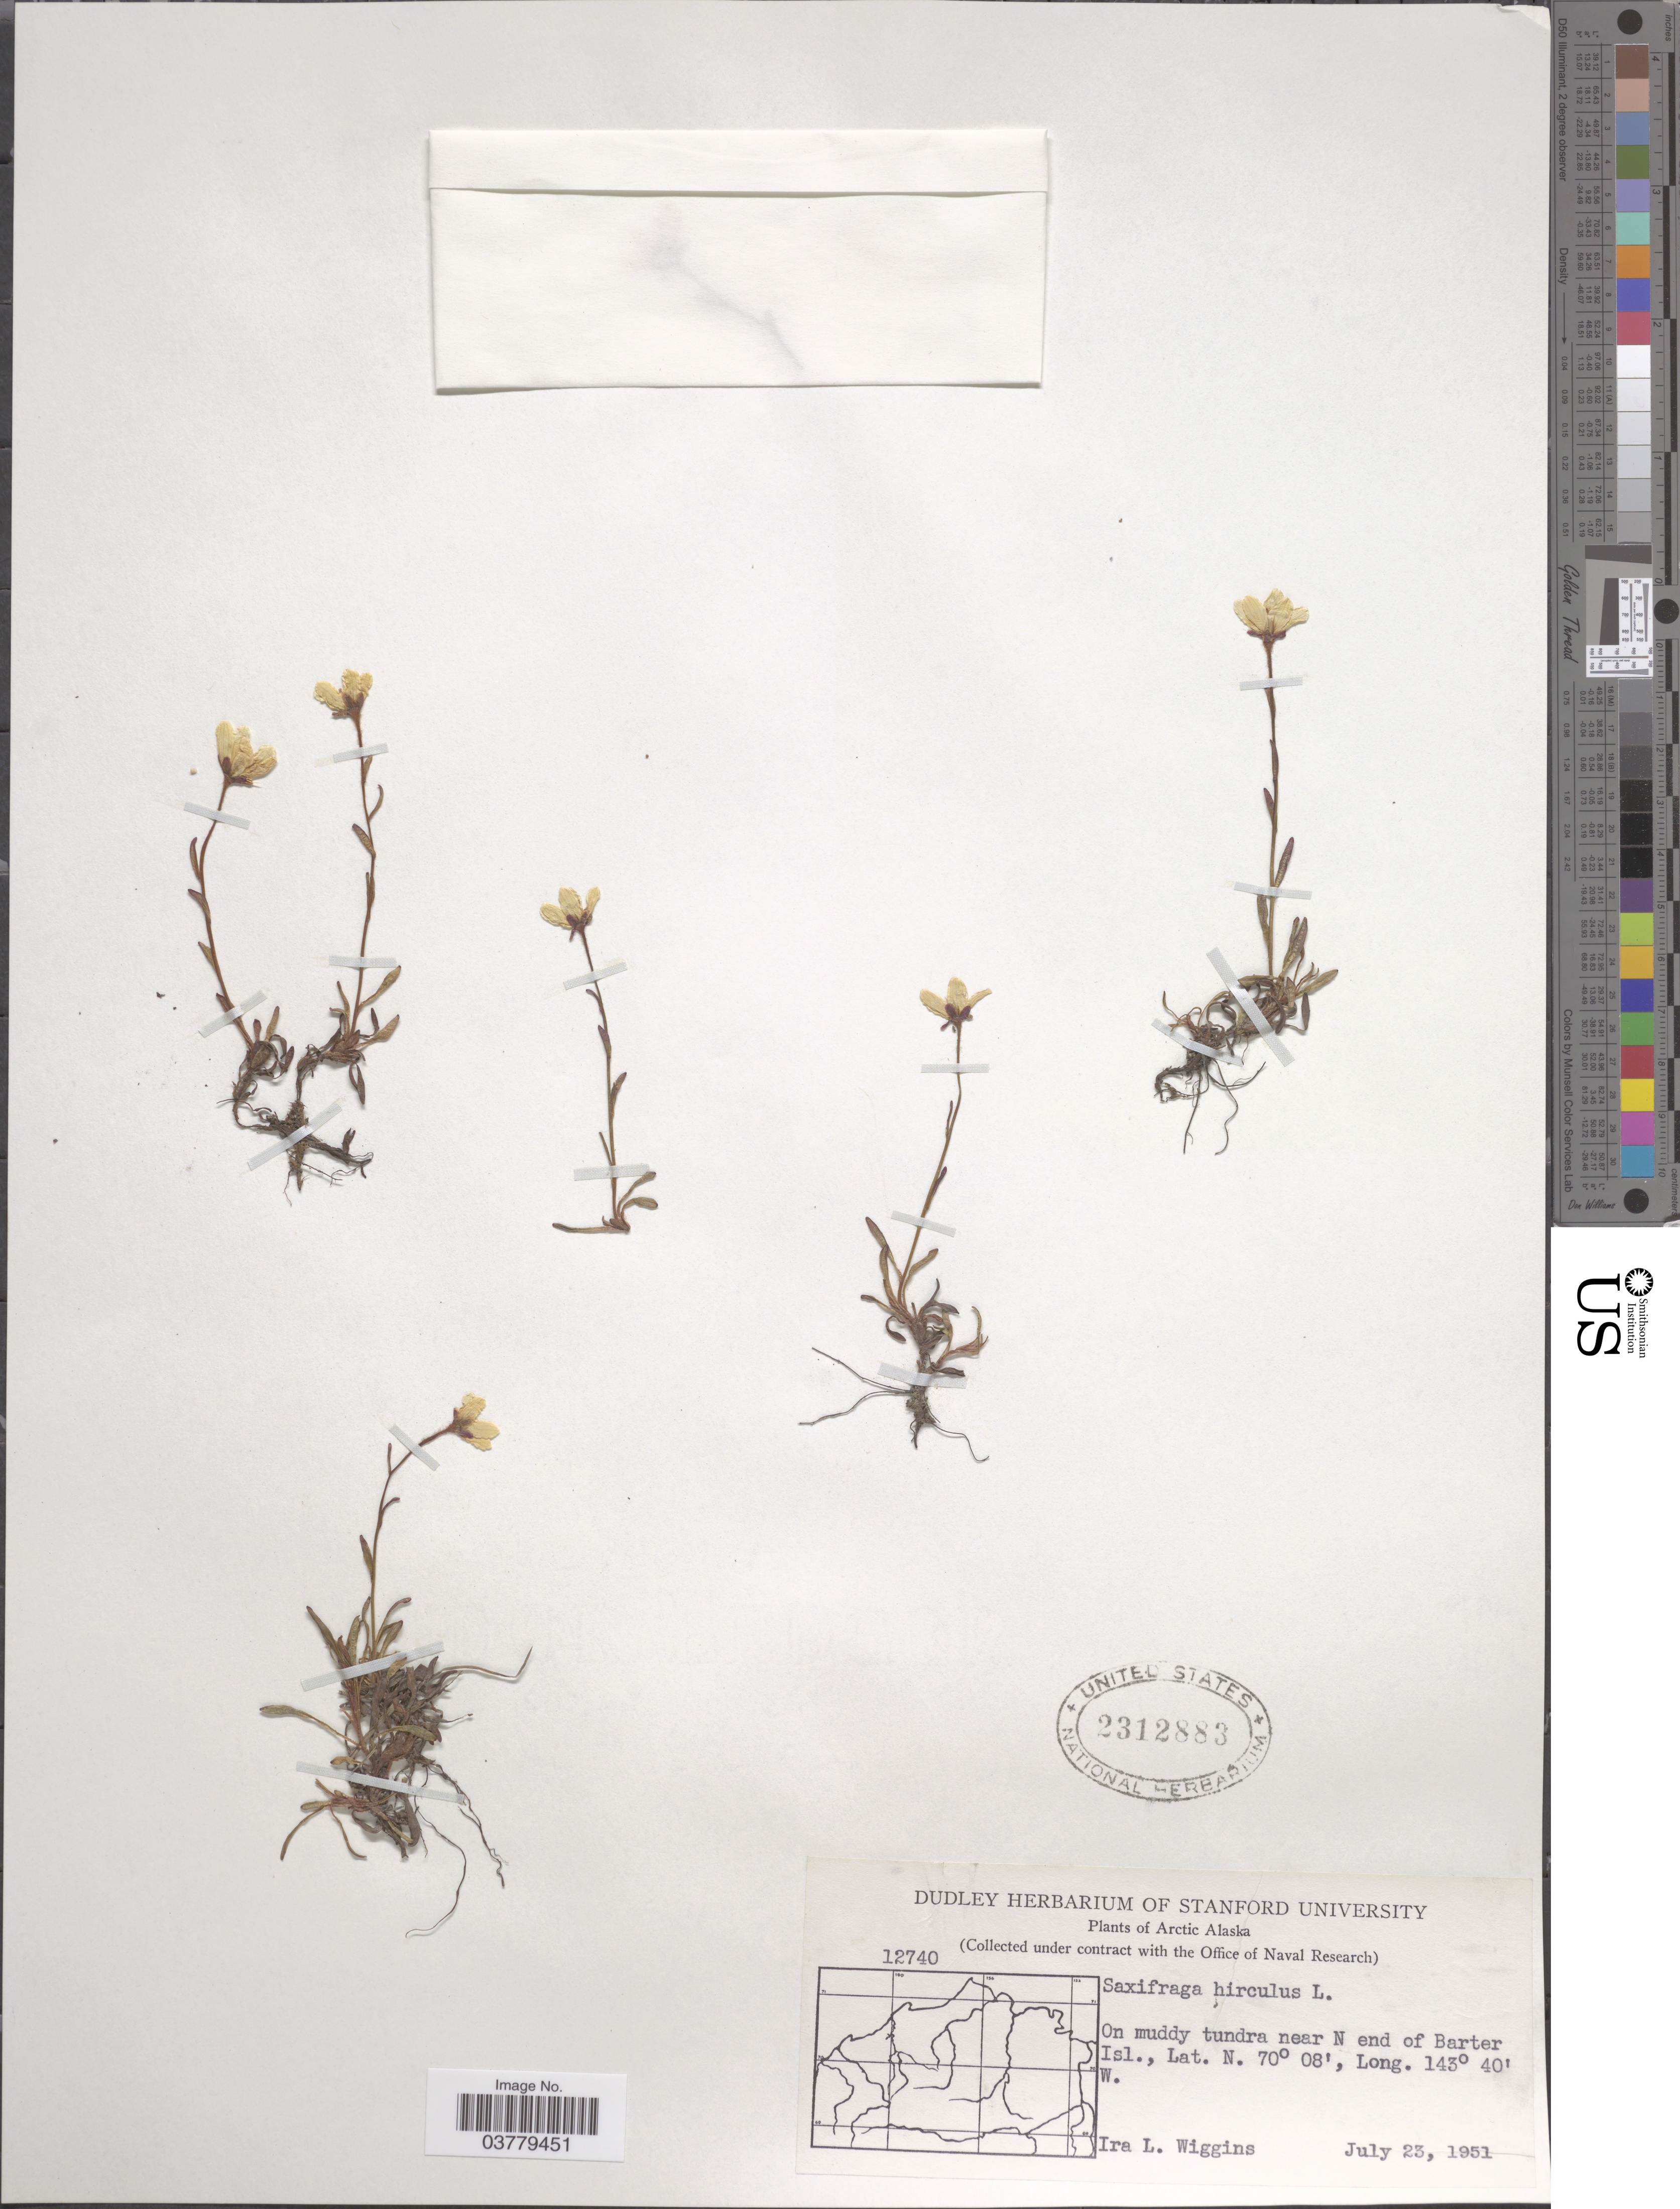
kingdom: Plantae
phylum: Tracheophyta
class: Magnoliopsida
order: Saxifragales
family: Saxifragaceae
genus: Saxifraga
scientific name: Saxifraga hirculus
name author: L.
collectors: I. L. Wiggins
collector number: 12740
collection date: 1951-07-23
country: United States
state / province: Alaska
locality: Arctic Alaska. On muddy tundra near N end of Barter Isl.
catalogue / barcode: US 2312883